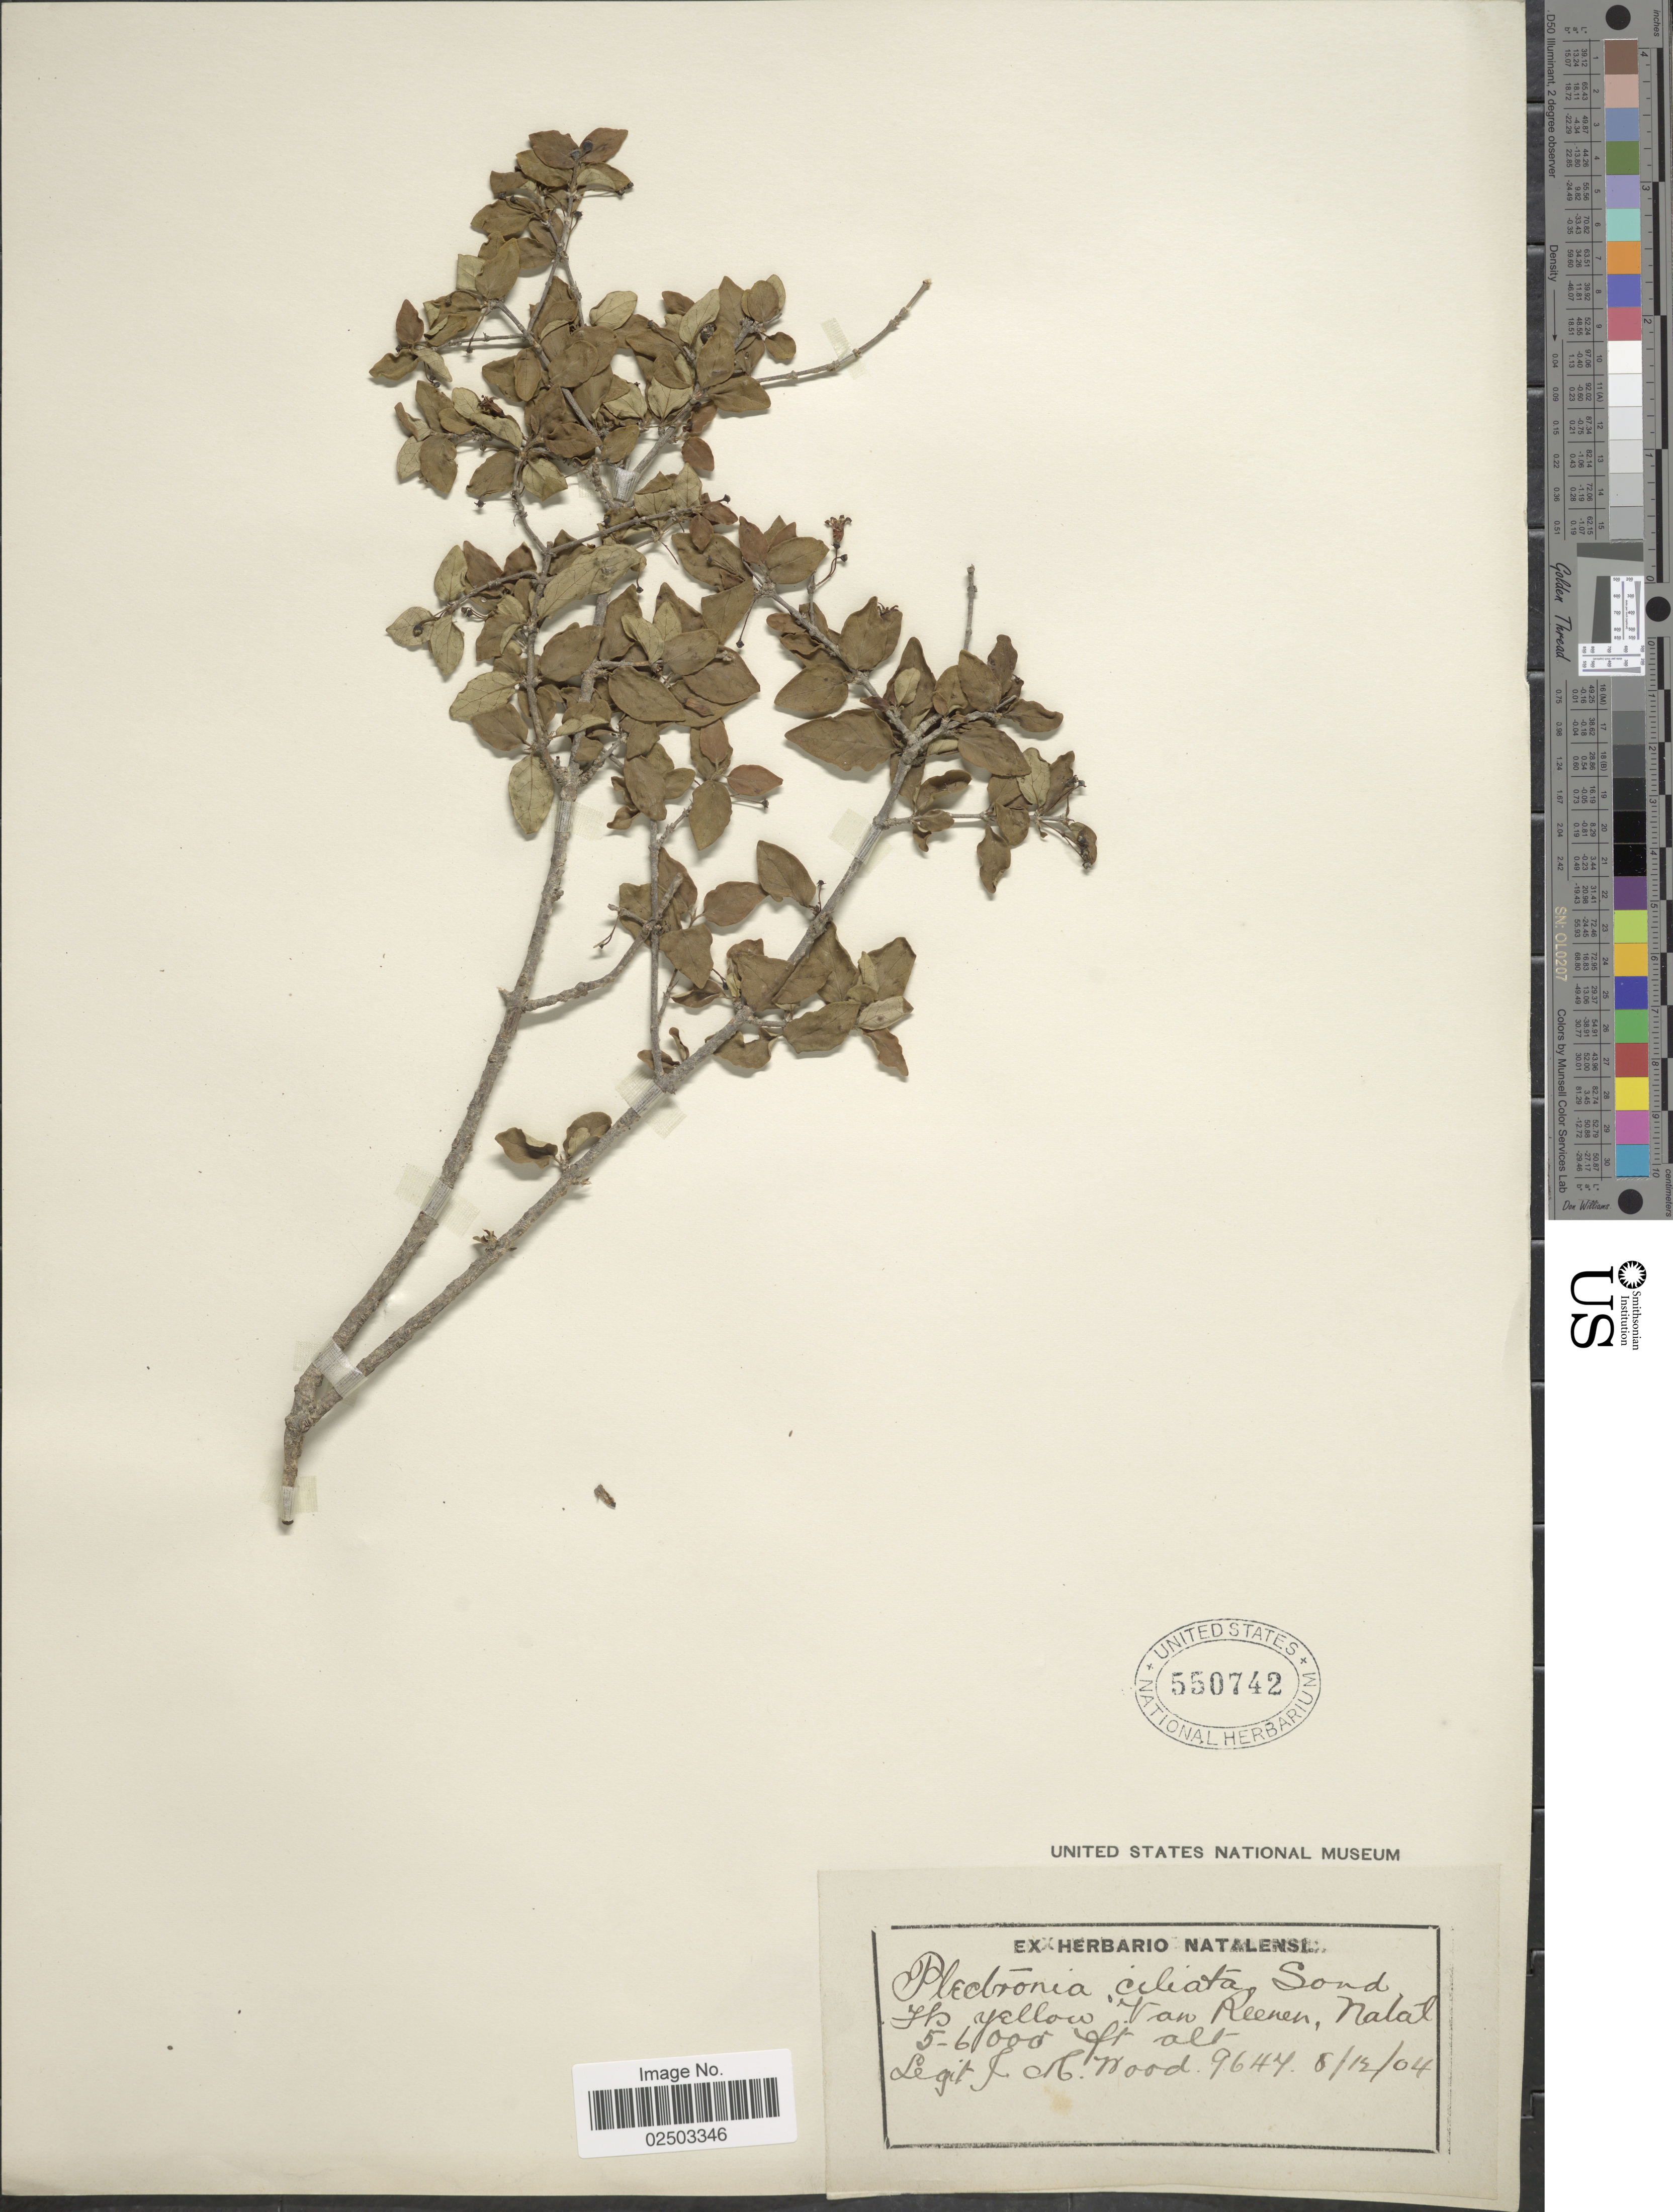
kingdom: Plantae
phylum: Tracheophyta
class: Magnoliopsida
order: Gentianales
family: Rubiaceae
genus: Bridsonia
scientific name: Bridsonia chamaedendrum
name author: (Kuntze) Verstraete & A.E. van Wyk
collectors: J. M. Wood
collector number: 9647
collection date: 1904-12-08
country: South Africa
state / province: KwaZulu-Natal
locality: Van Reenen, Natal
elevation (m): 1524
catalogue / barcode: US 550742